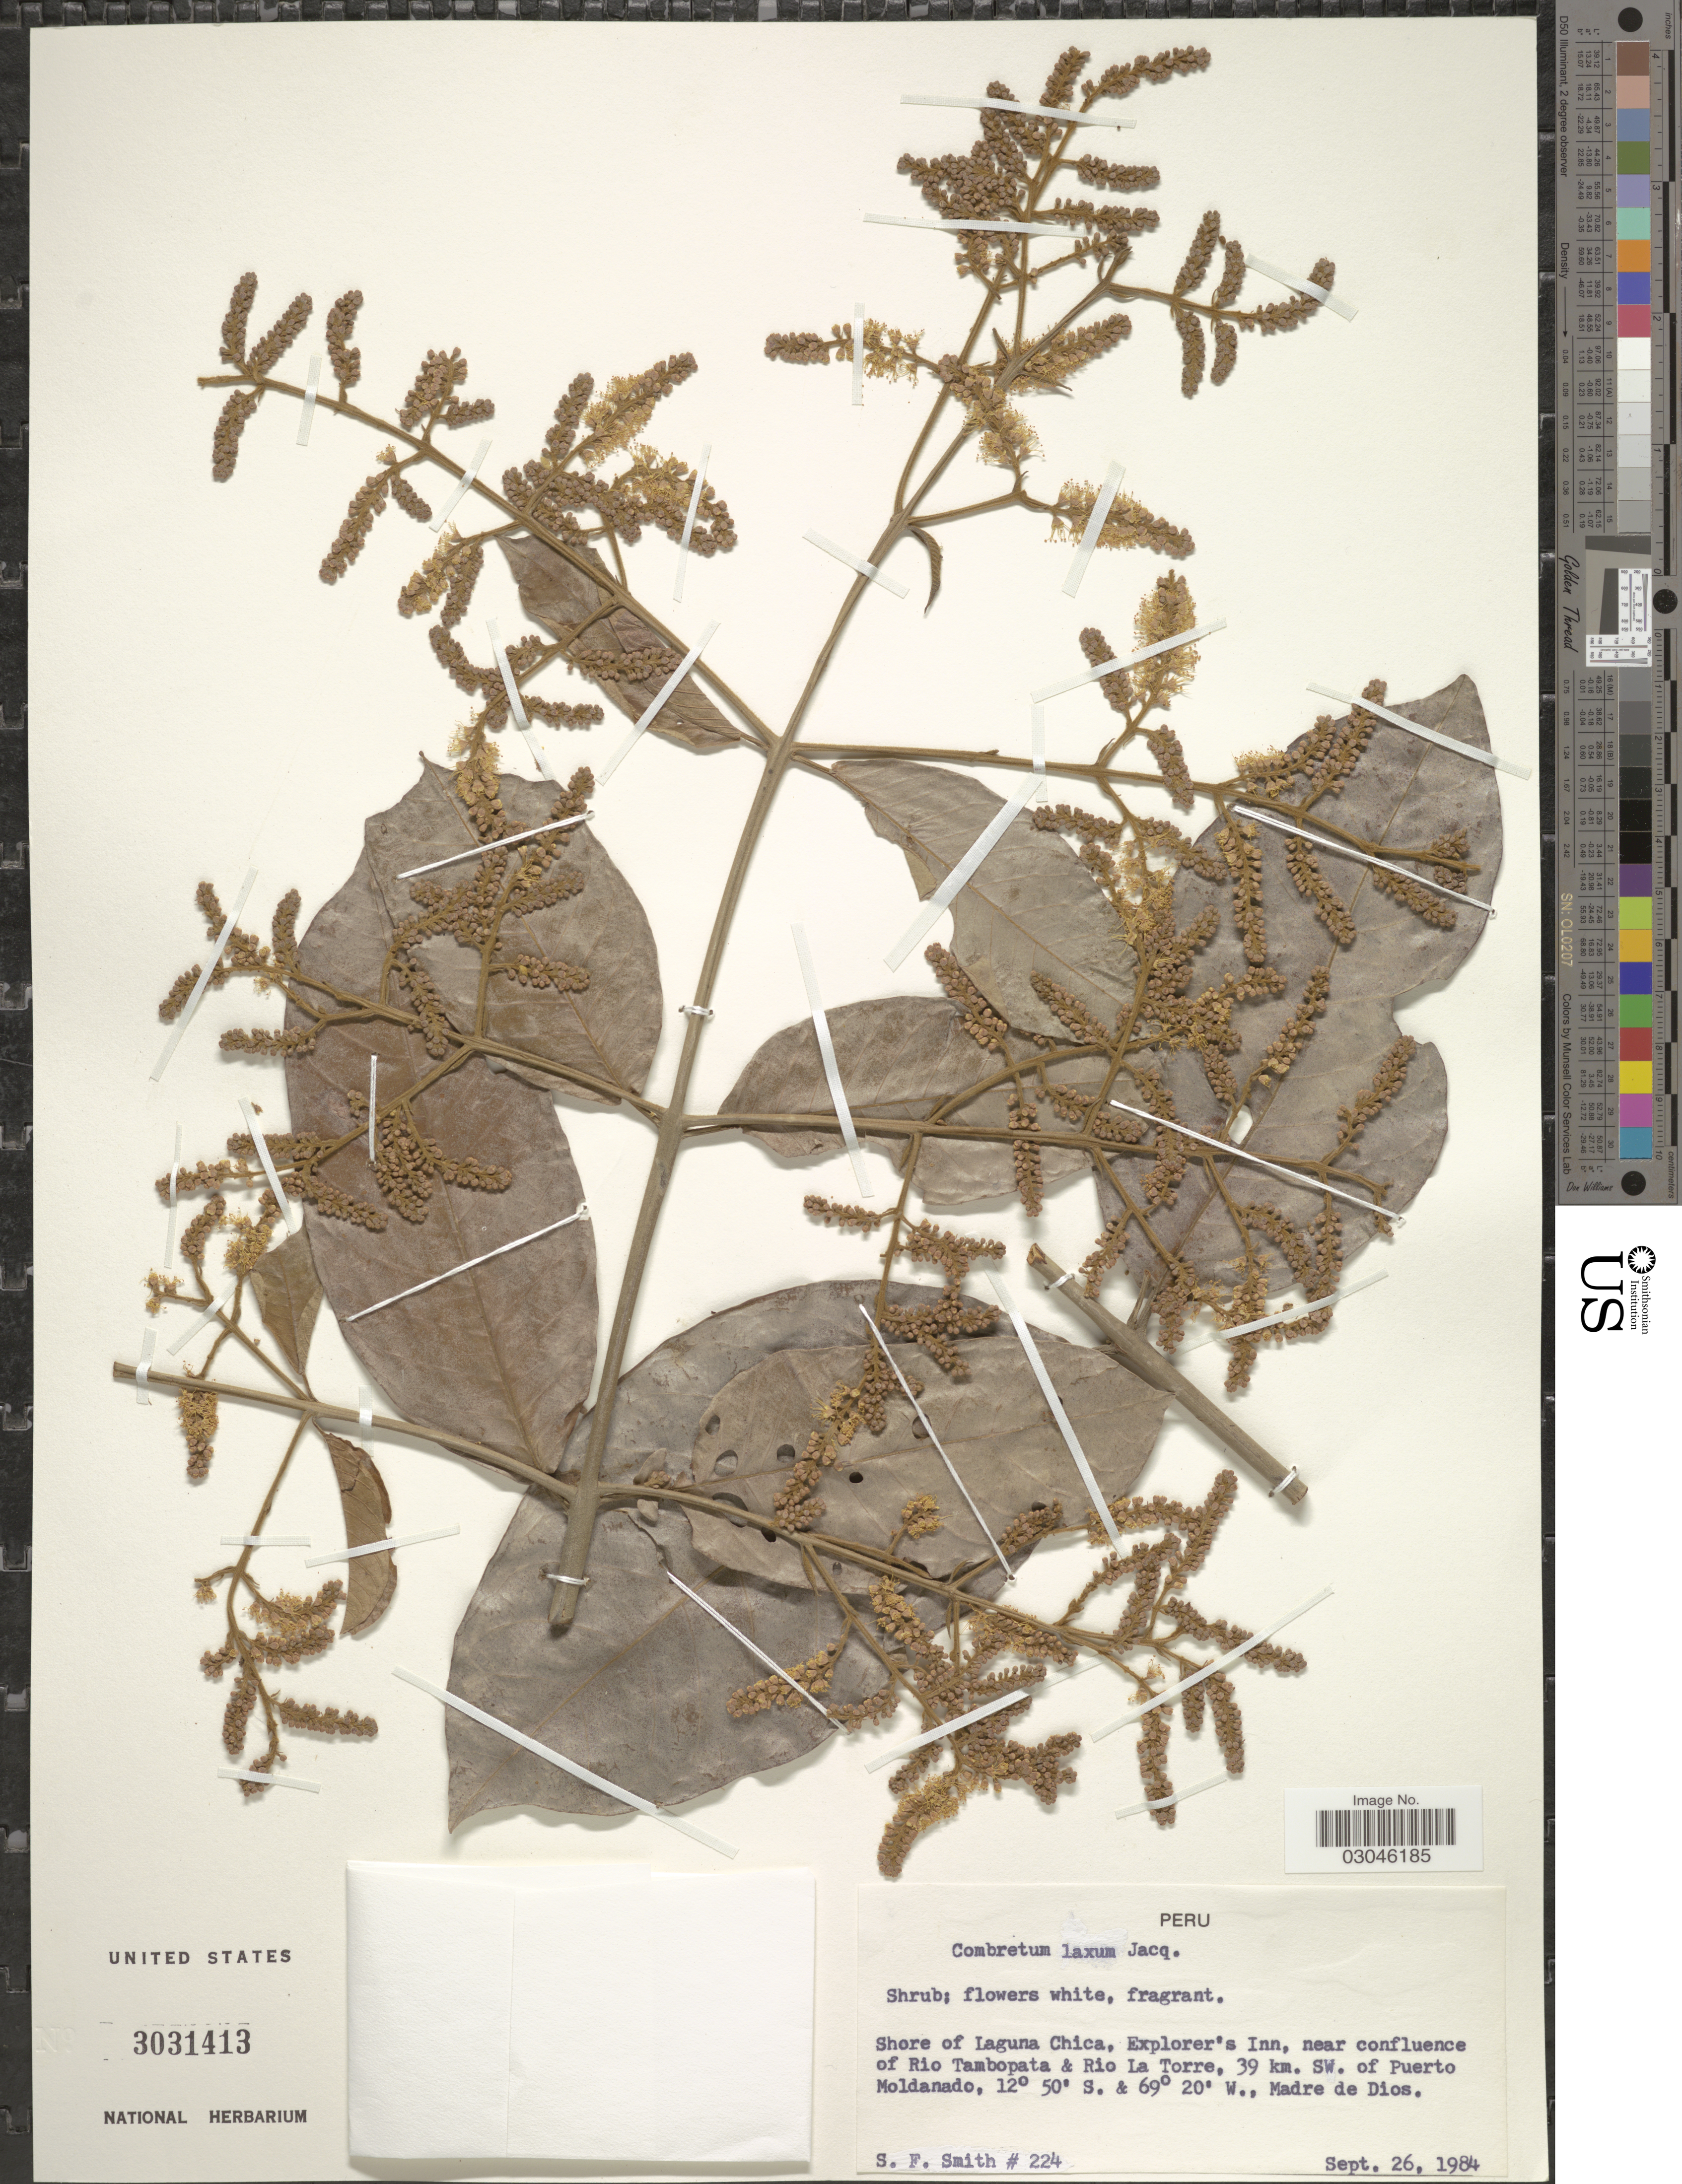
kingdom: Plantae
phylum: Tracheophyta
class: Magnoliopsida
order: Myrtales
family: Combretaceae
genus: Combretum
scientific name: Combretum laxum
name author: Jacq.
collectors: S.F. Smith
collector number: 224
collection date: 1984-09-26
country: Peru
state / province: Madre de Dios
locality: Shore of Laguna Chica, Explorer's Inn, near confluence of Rio Tambopata & Rio La Torre, 39 km. SW. of Puerto Moldanado.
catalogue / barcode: US 3031413